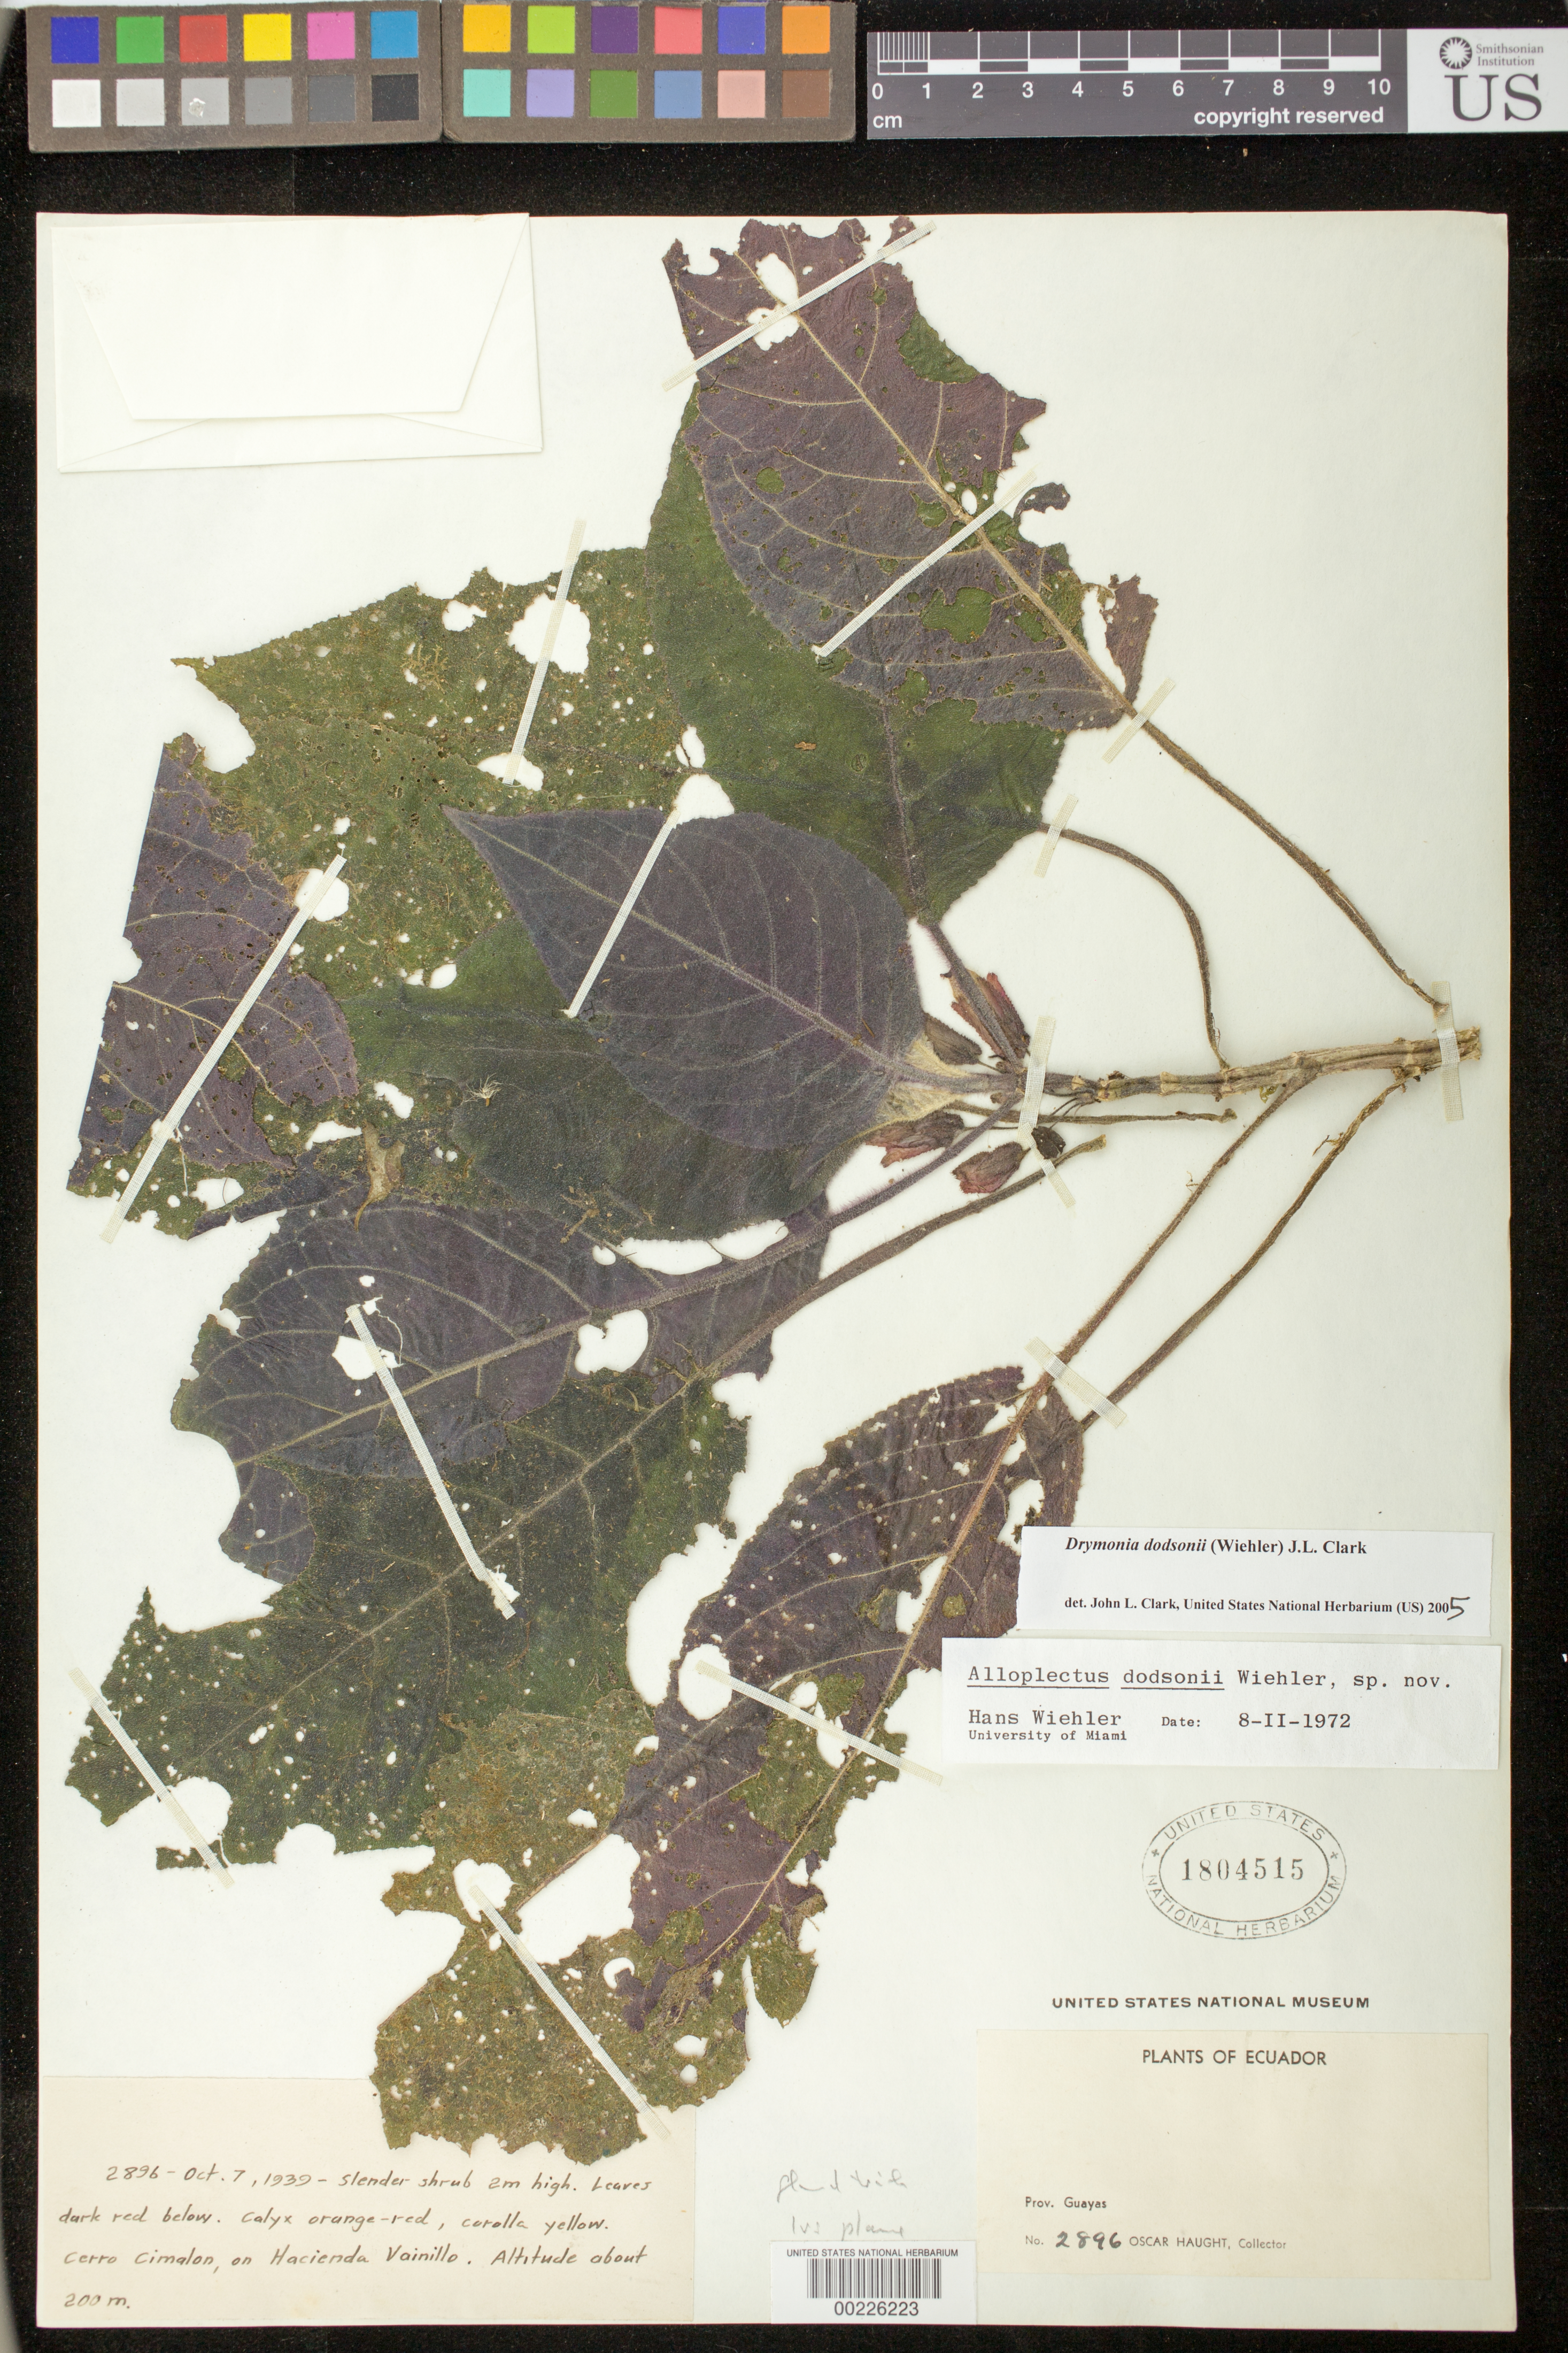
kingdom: Plantae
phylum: Tracheophyta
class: Magnoliopsida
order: Lamiales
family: Gesneriaceae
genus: Drymonia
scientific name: Drymonia dodsonii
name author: (Wiehler) J.L. Clark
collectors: O. L. Haught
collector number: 2896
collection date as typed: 07 Oct 1939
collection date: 1939-10-07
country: Ecuador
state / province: Manabí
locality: Cerro Cimalon, on Hacienda Vainillo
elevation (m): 200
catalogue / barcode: US 1804515